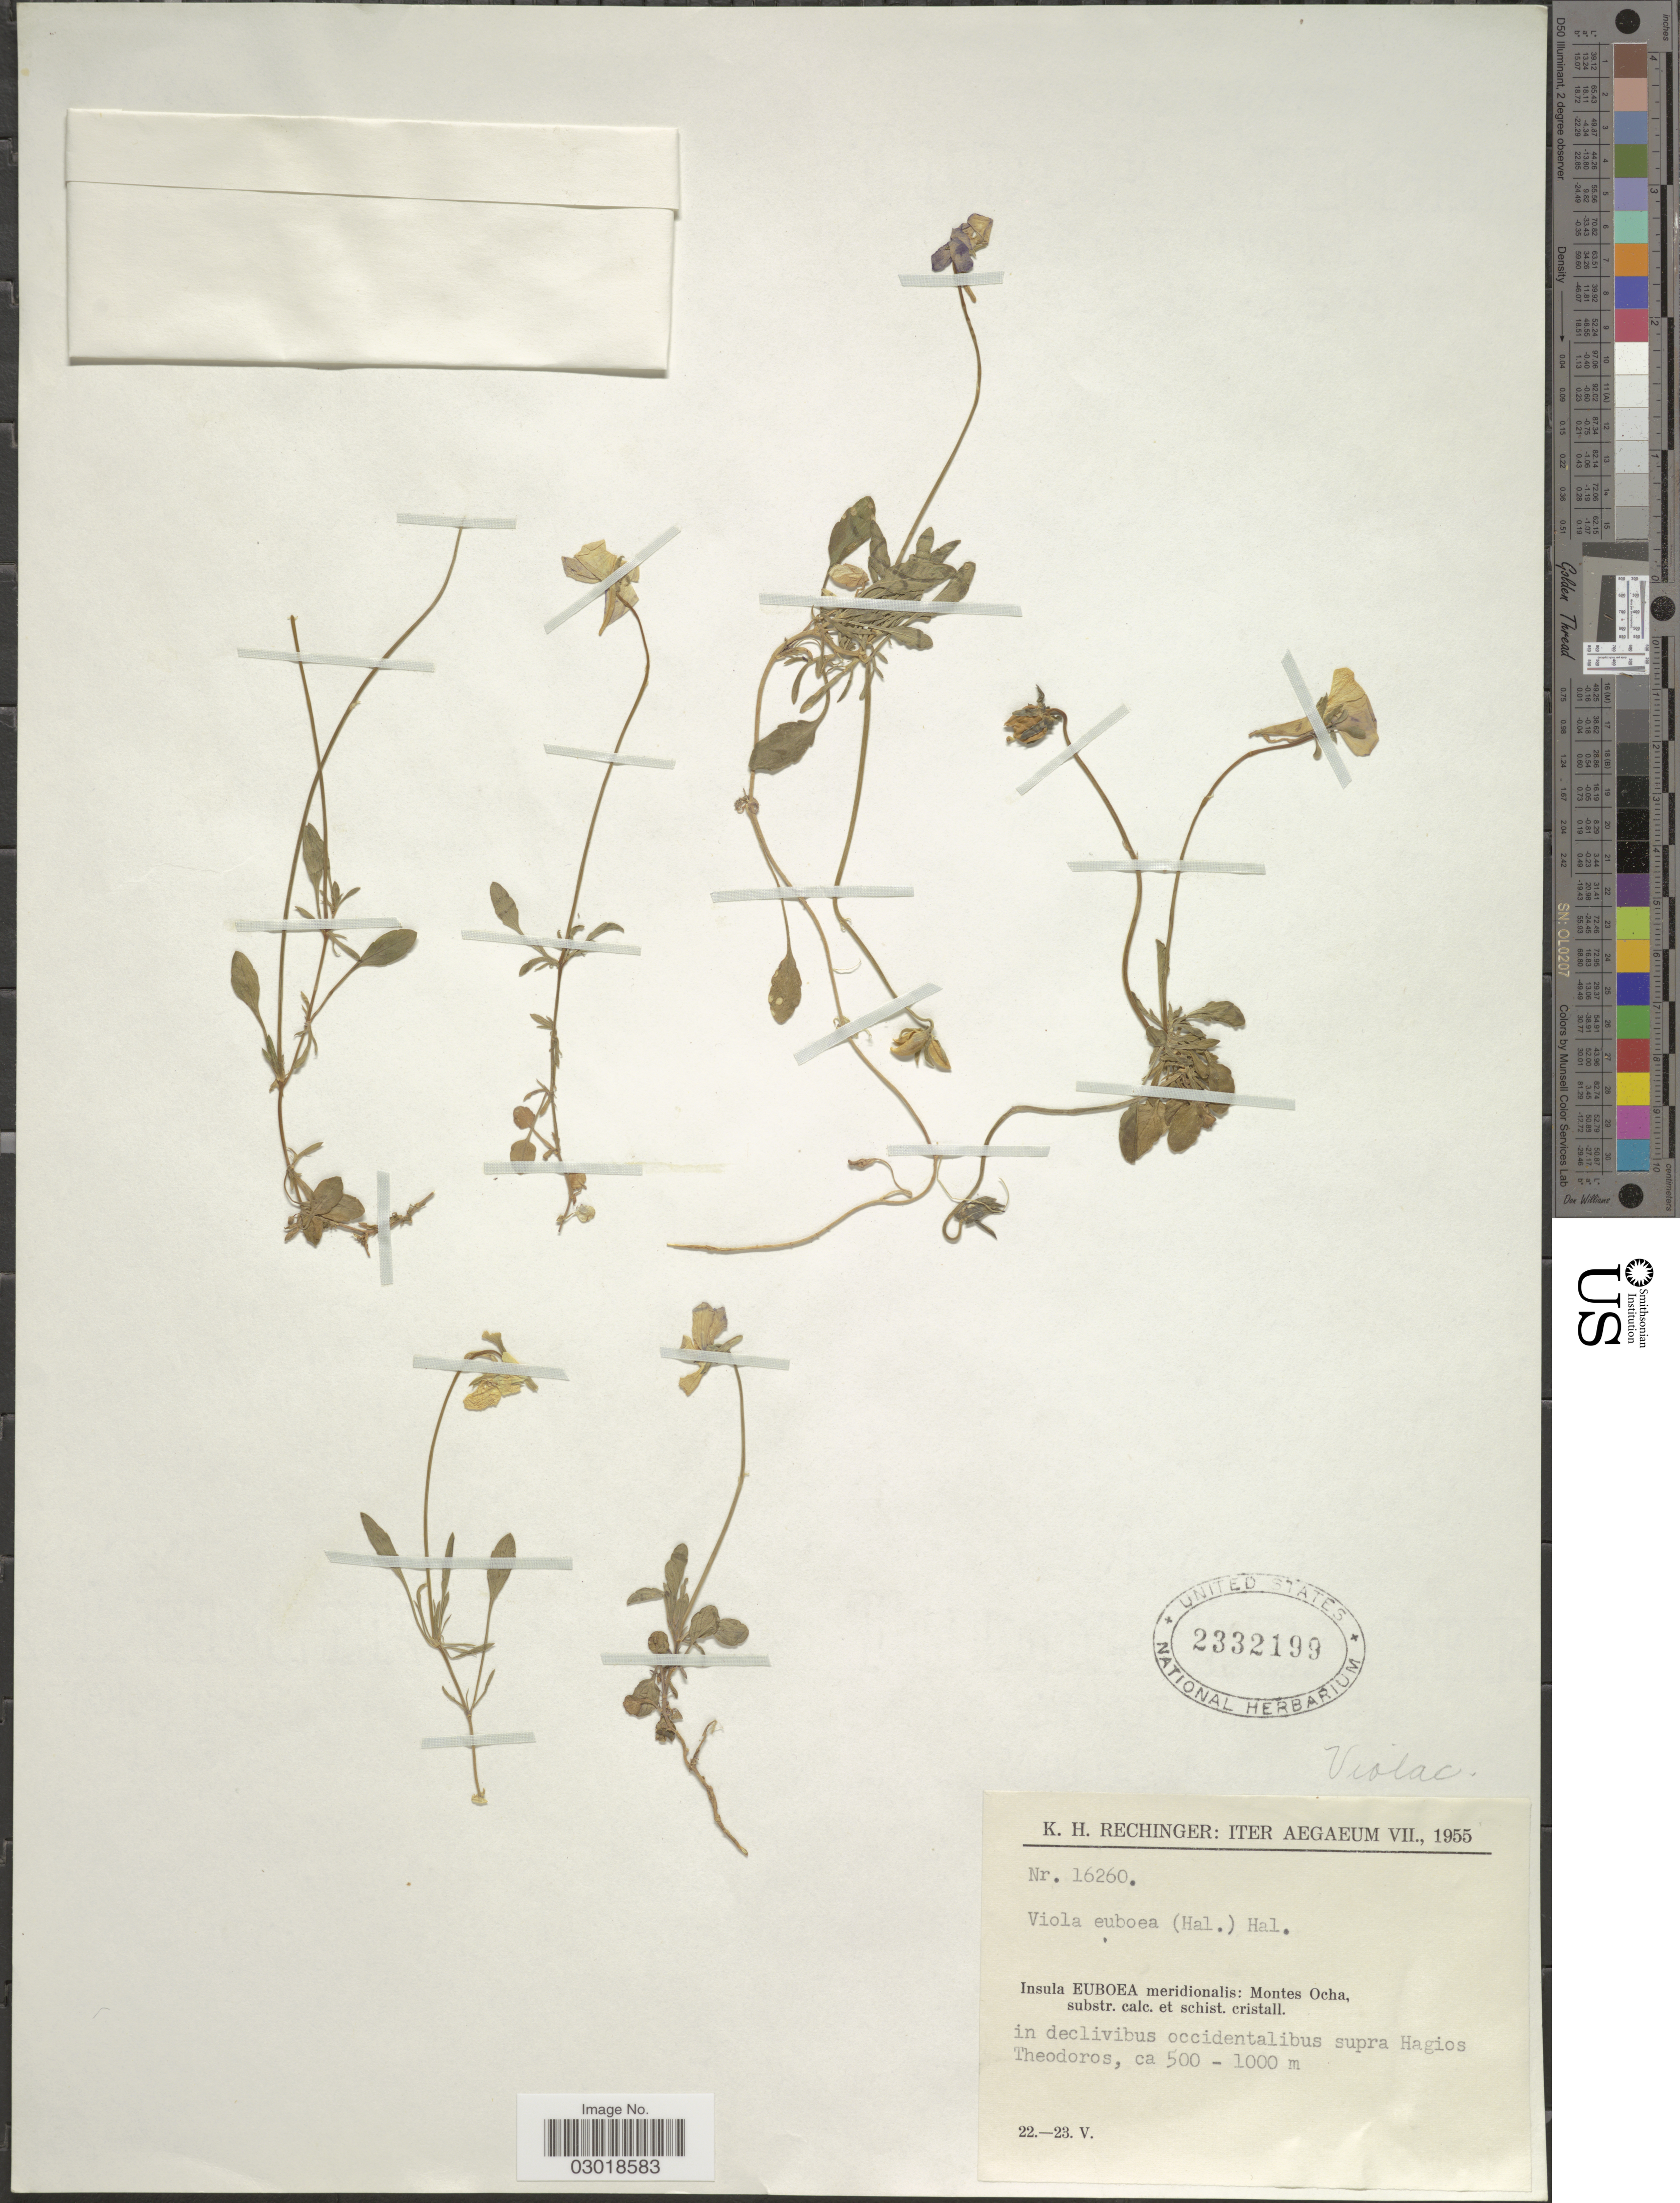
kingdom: Plantae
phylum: Tracheophyta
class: Magnoliopsida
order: Malpighiales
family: Violaceae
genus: Viola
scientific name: Viola euboea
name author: Halácsy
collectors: K. H. Rechinger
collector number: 16260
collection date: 1955-05-22/1955-05-23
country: Greece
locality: Aegaeum. Insula Euboea meridionalis: Montes Ocha, substr. calc. et schist, cristall, in declivibus occidentalibus supra Hagios Theodoros.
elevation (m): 500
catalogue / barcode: US 2332199